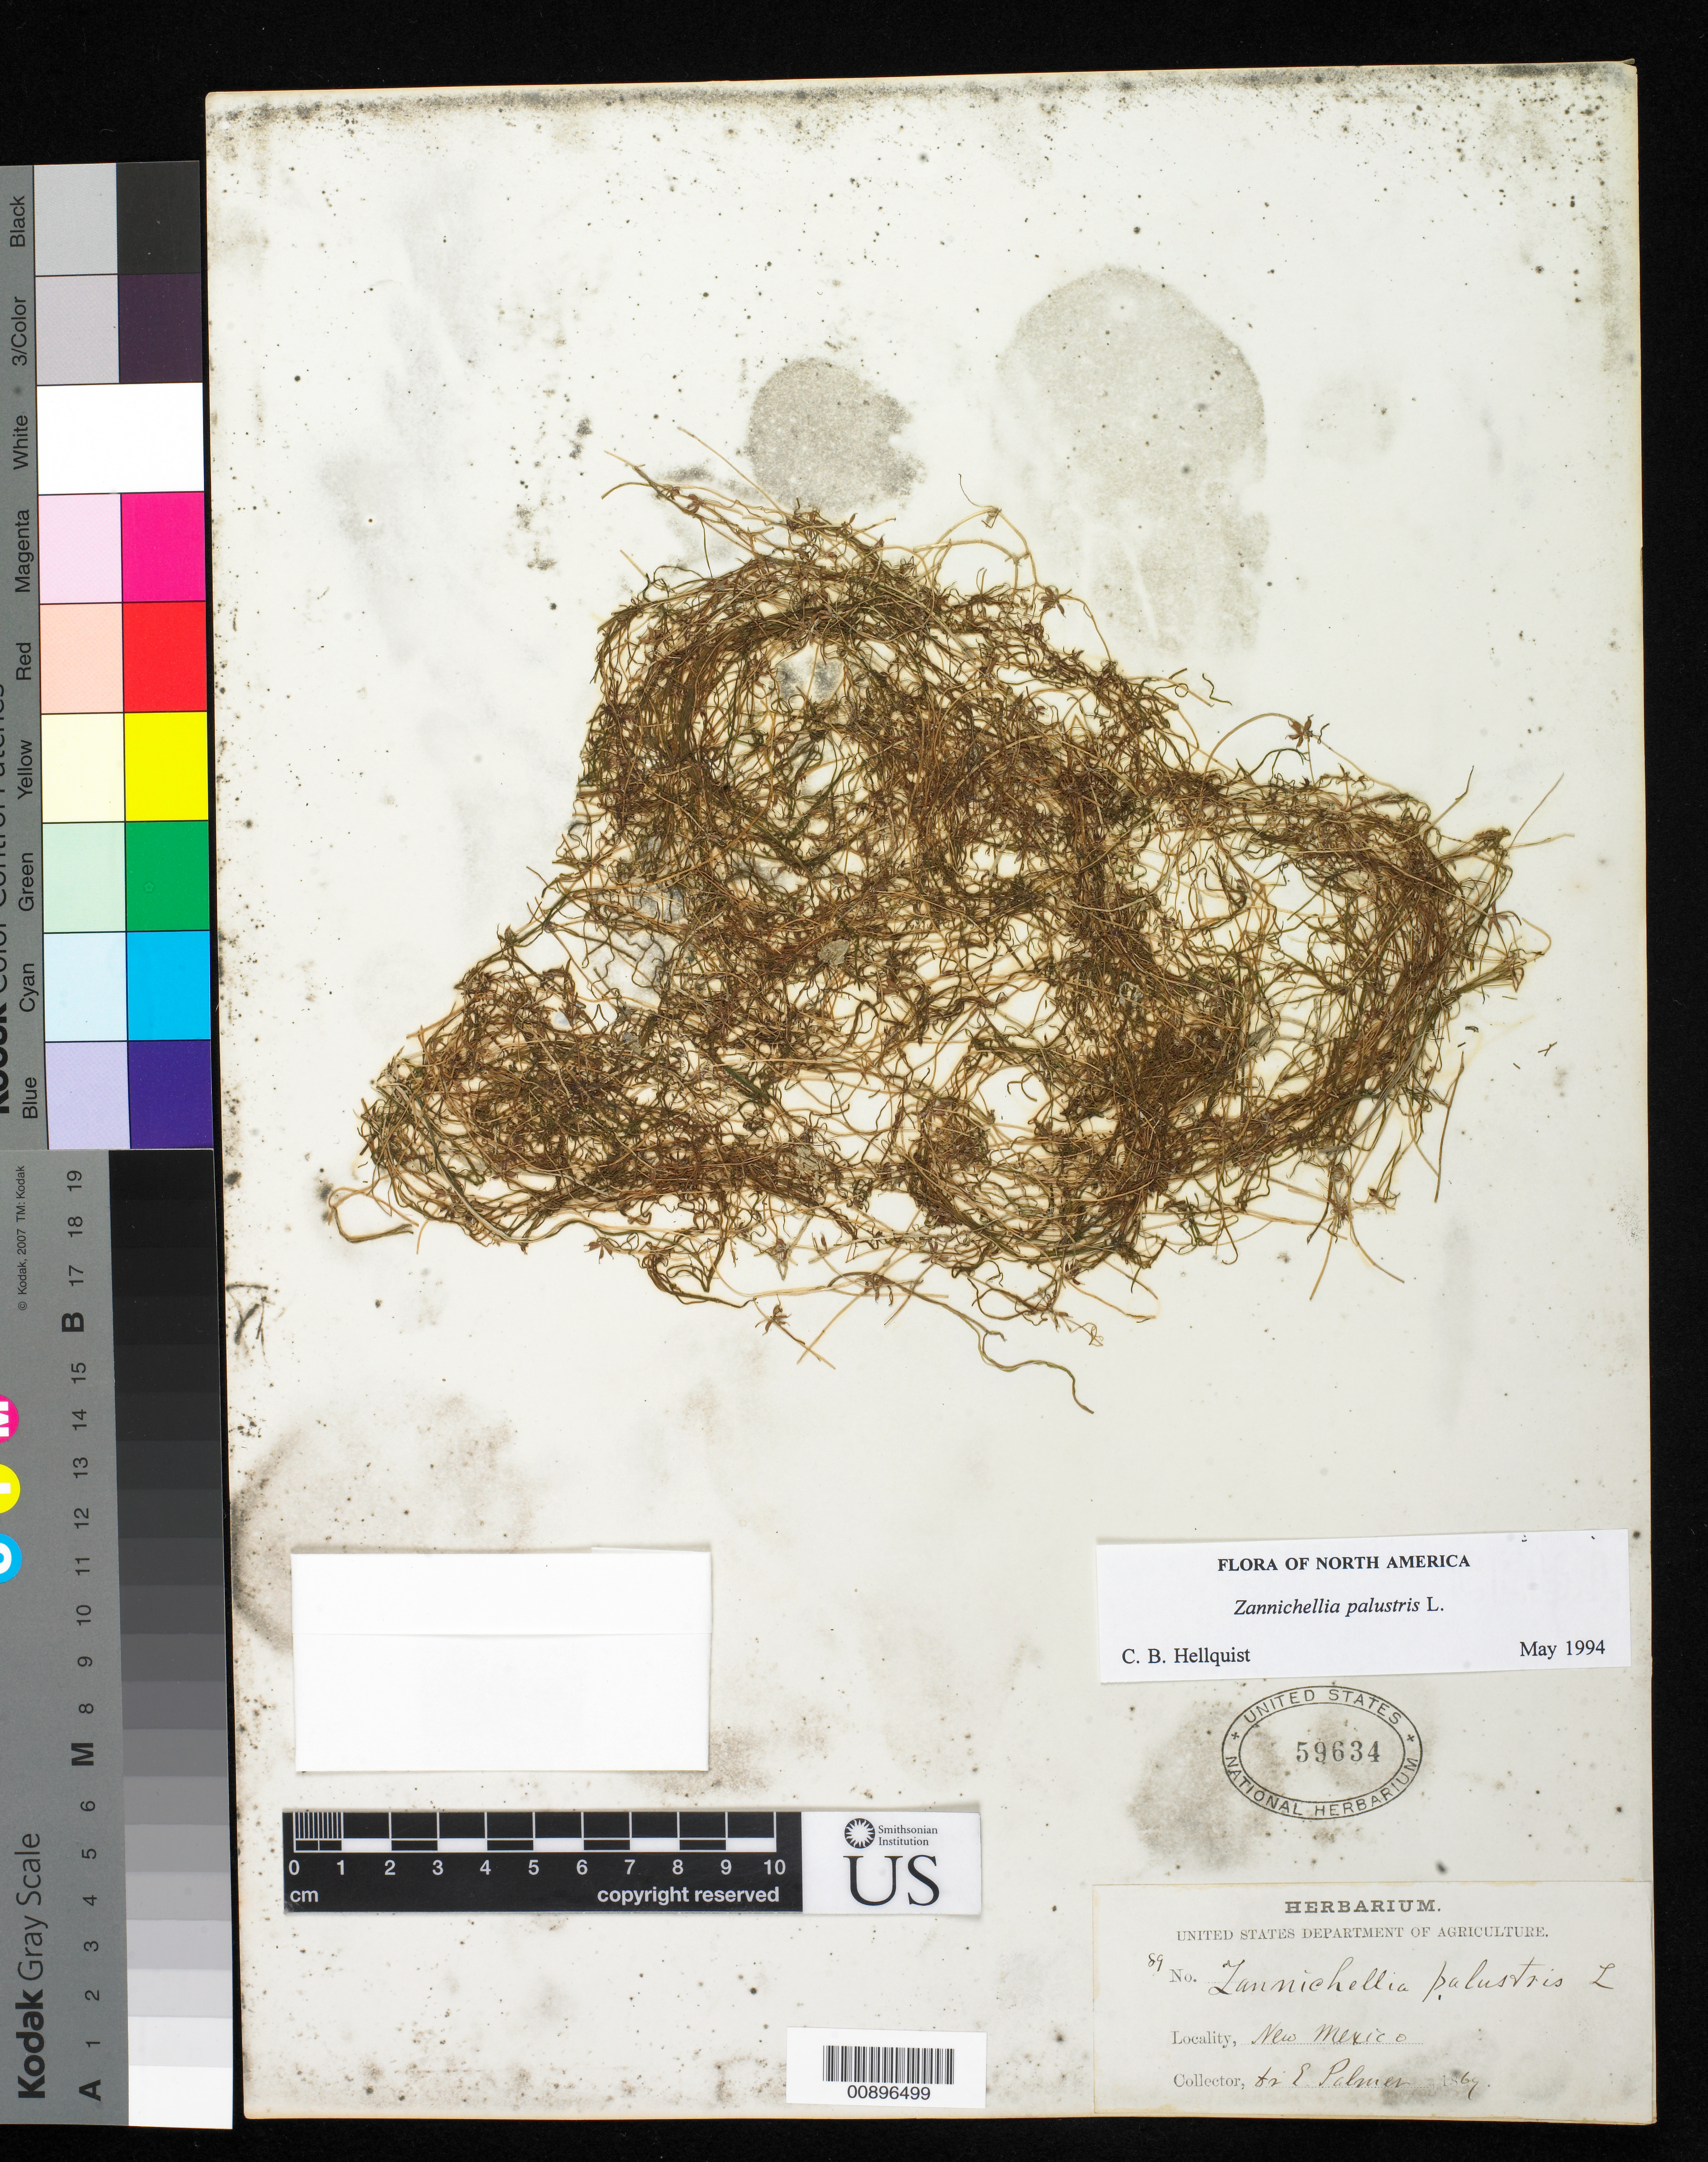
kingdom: Plantae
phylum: Tracheophyta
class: Liliopsida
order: Alismatales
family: Potamogetonaceae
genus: Zannichellia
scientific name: Zannichellia palustris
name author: L.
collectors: E. Palmer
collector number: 89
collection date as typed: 1869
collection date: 1869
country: United States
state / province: New Mexico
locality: New Mexico.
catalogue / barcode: US 59634